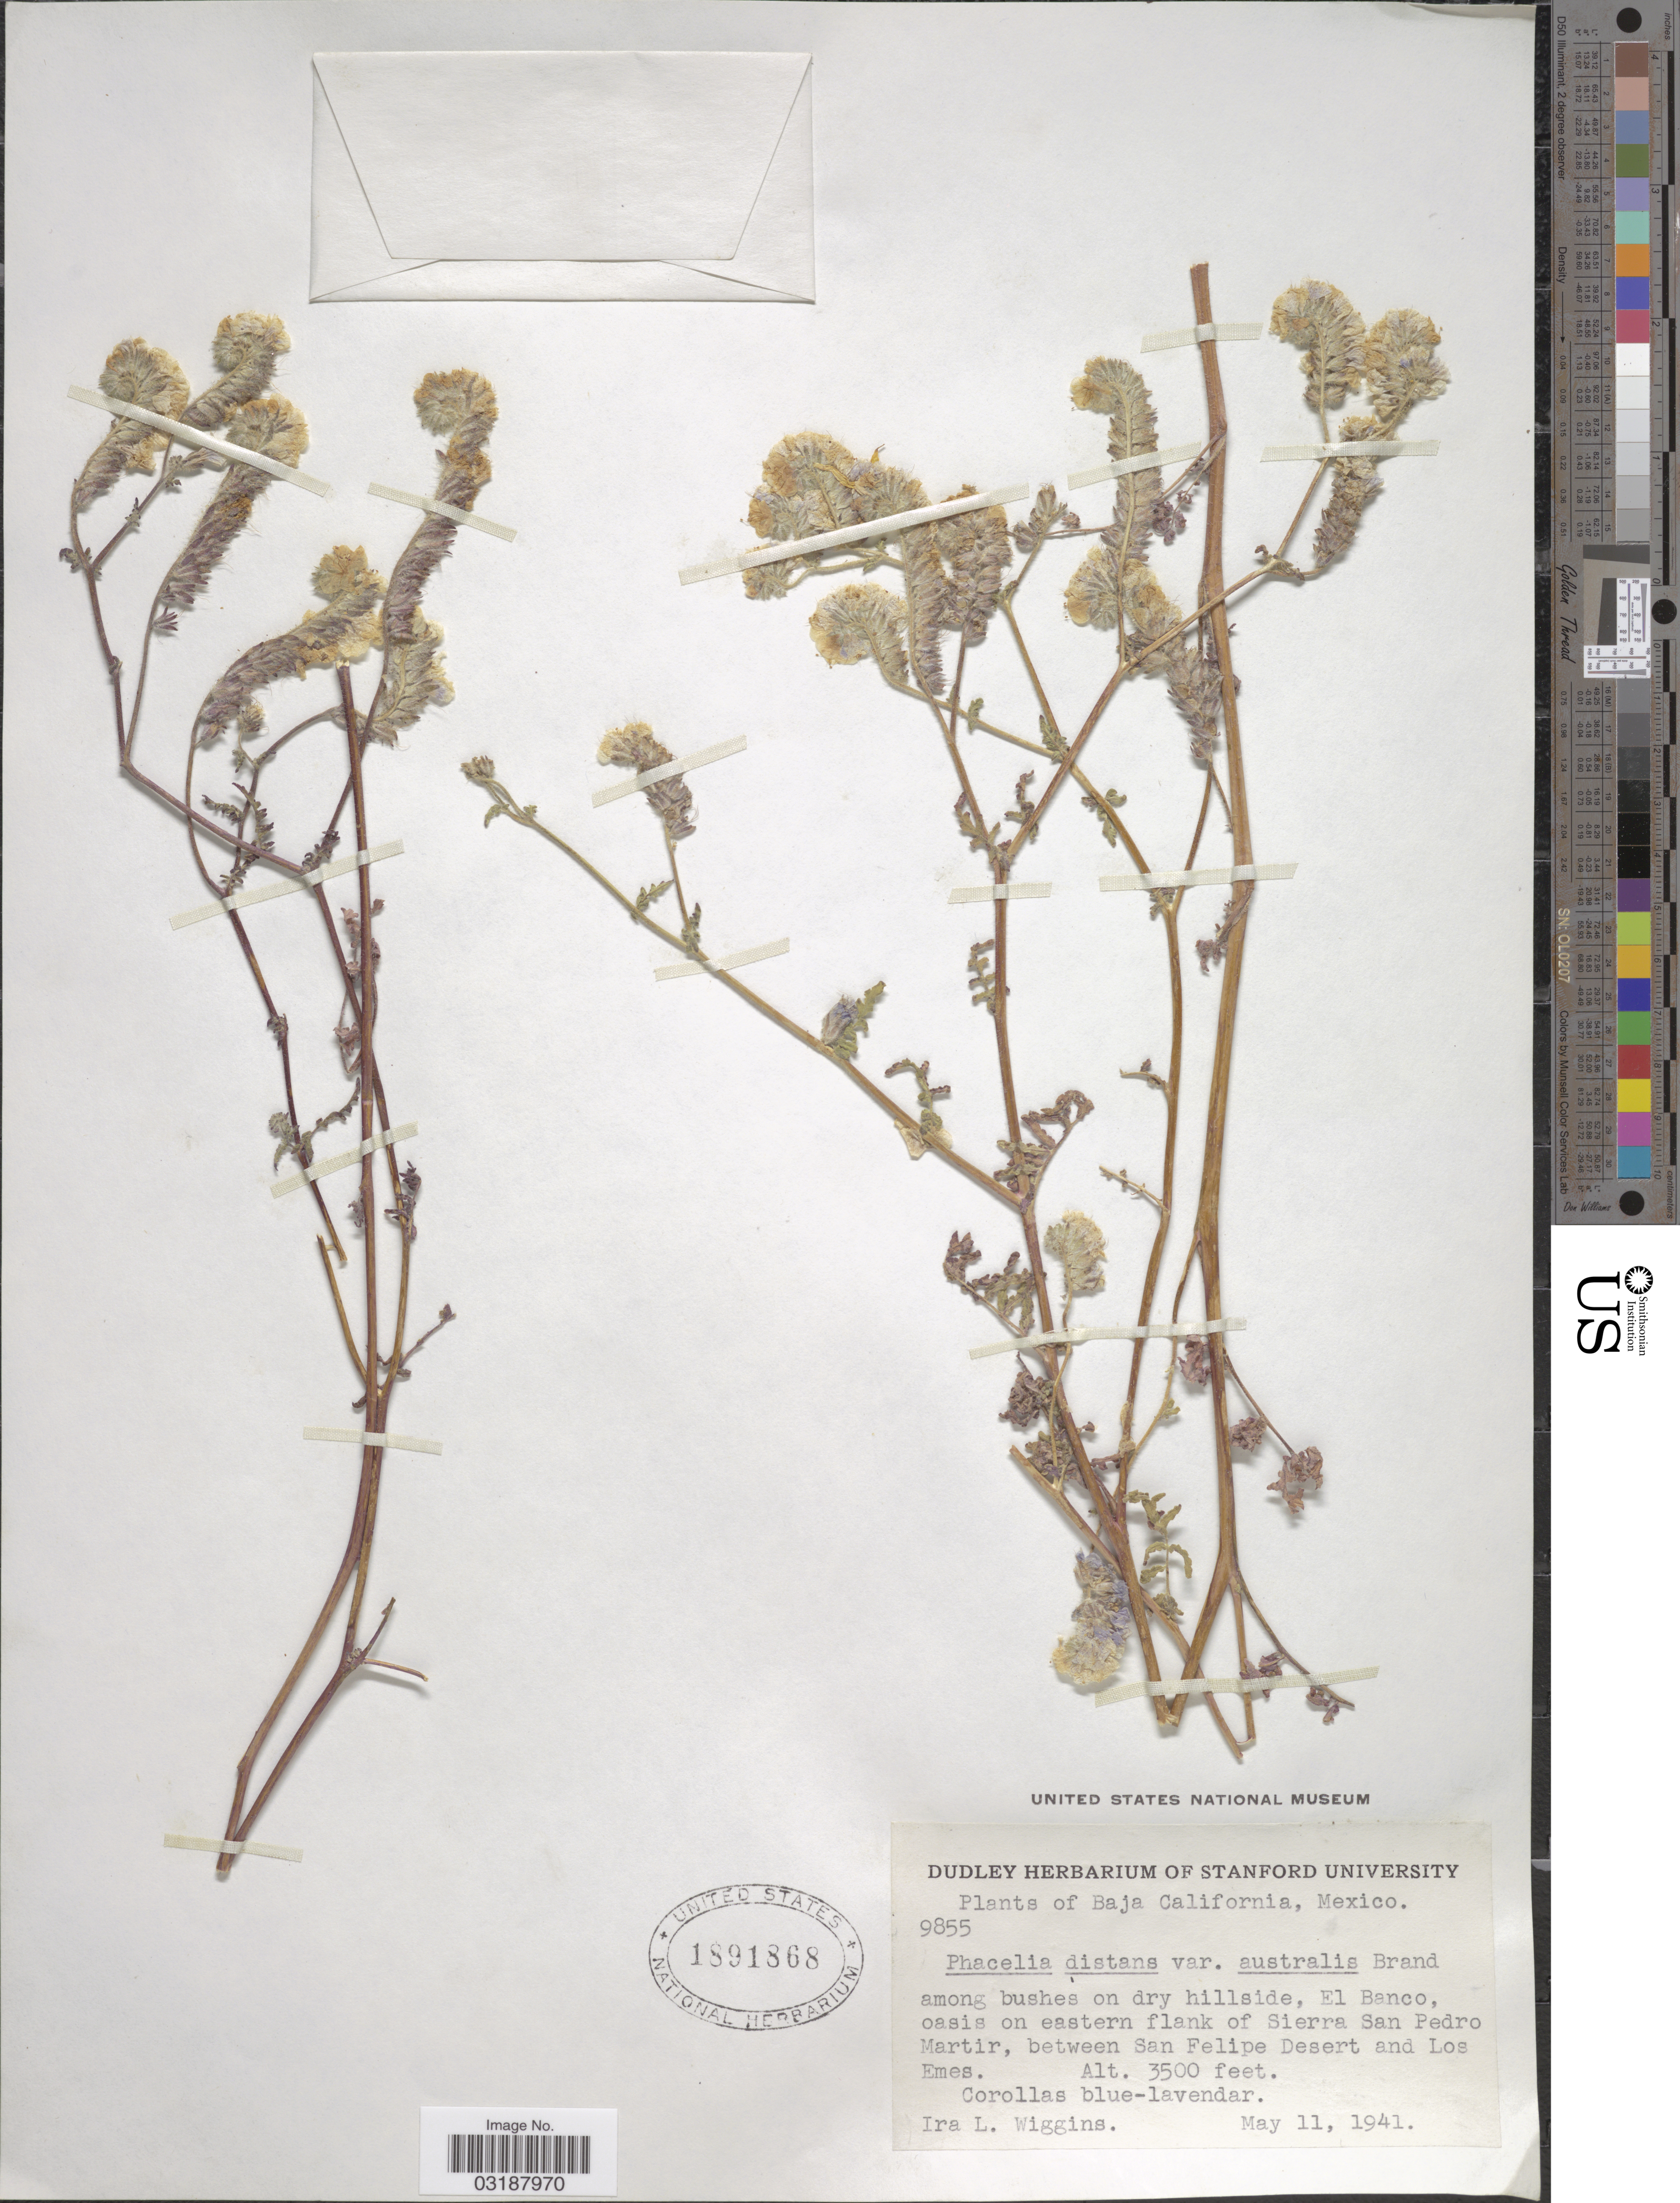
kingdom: Plantae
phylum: Tracheophyta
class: Magnoliopsida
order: Boraginales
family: Hydrophyllaceae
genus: Phacelia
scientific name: Phacelia distans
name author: Benth.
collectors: I. L. Wiggins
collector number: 9855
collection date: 1941-05-11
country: Mexico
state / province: Baja California Norte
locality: Among bushes on dry hillside, El Blanco, oasis on eastern flank of Sierra San Pedro Martir, between San Felipe Desert and Los Emes.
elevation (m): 1067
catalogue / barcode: US 1891868